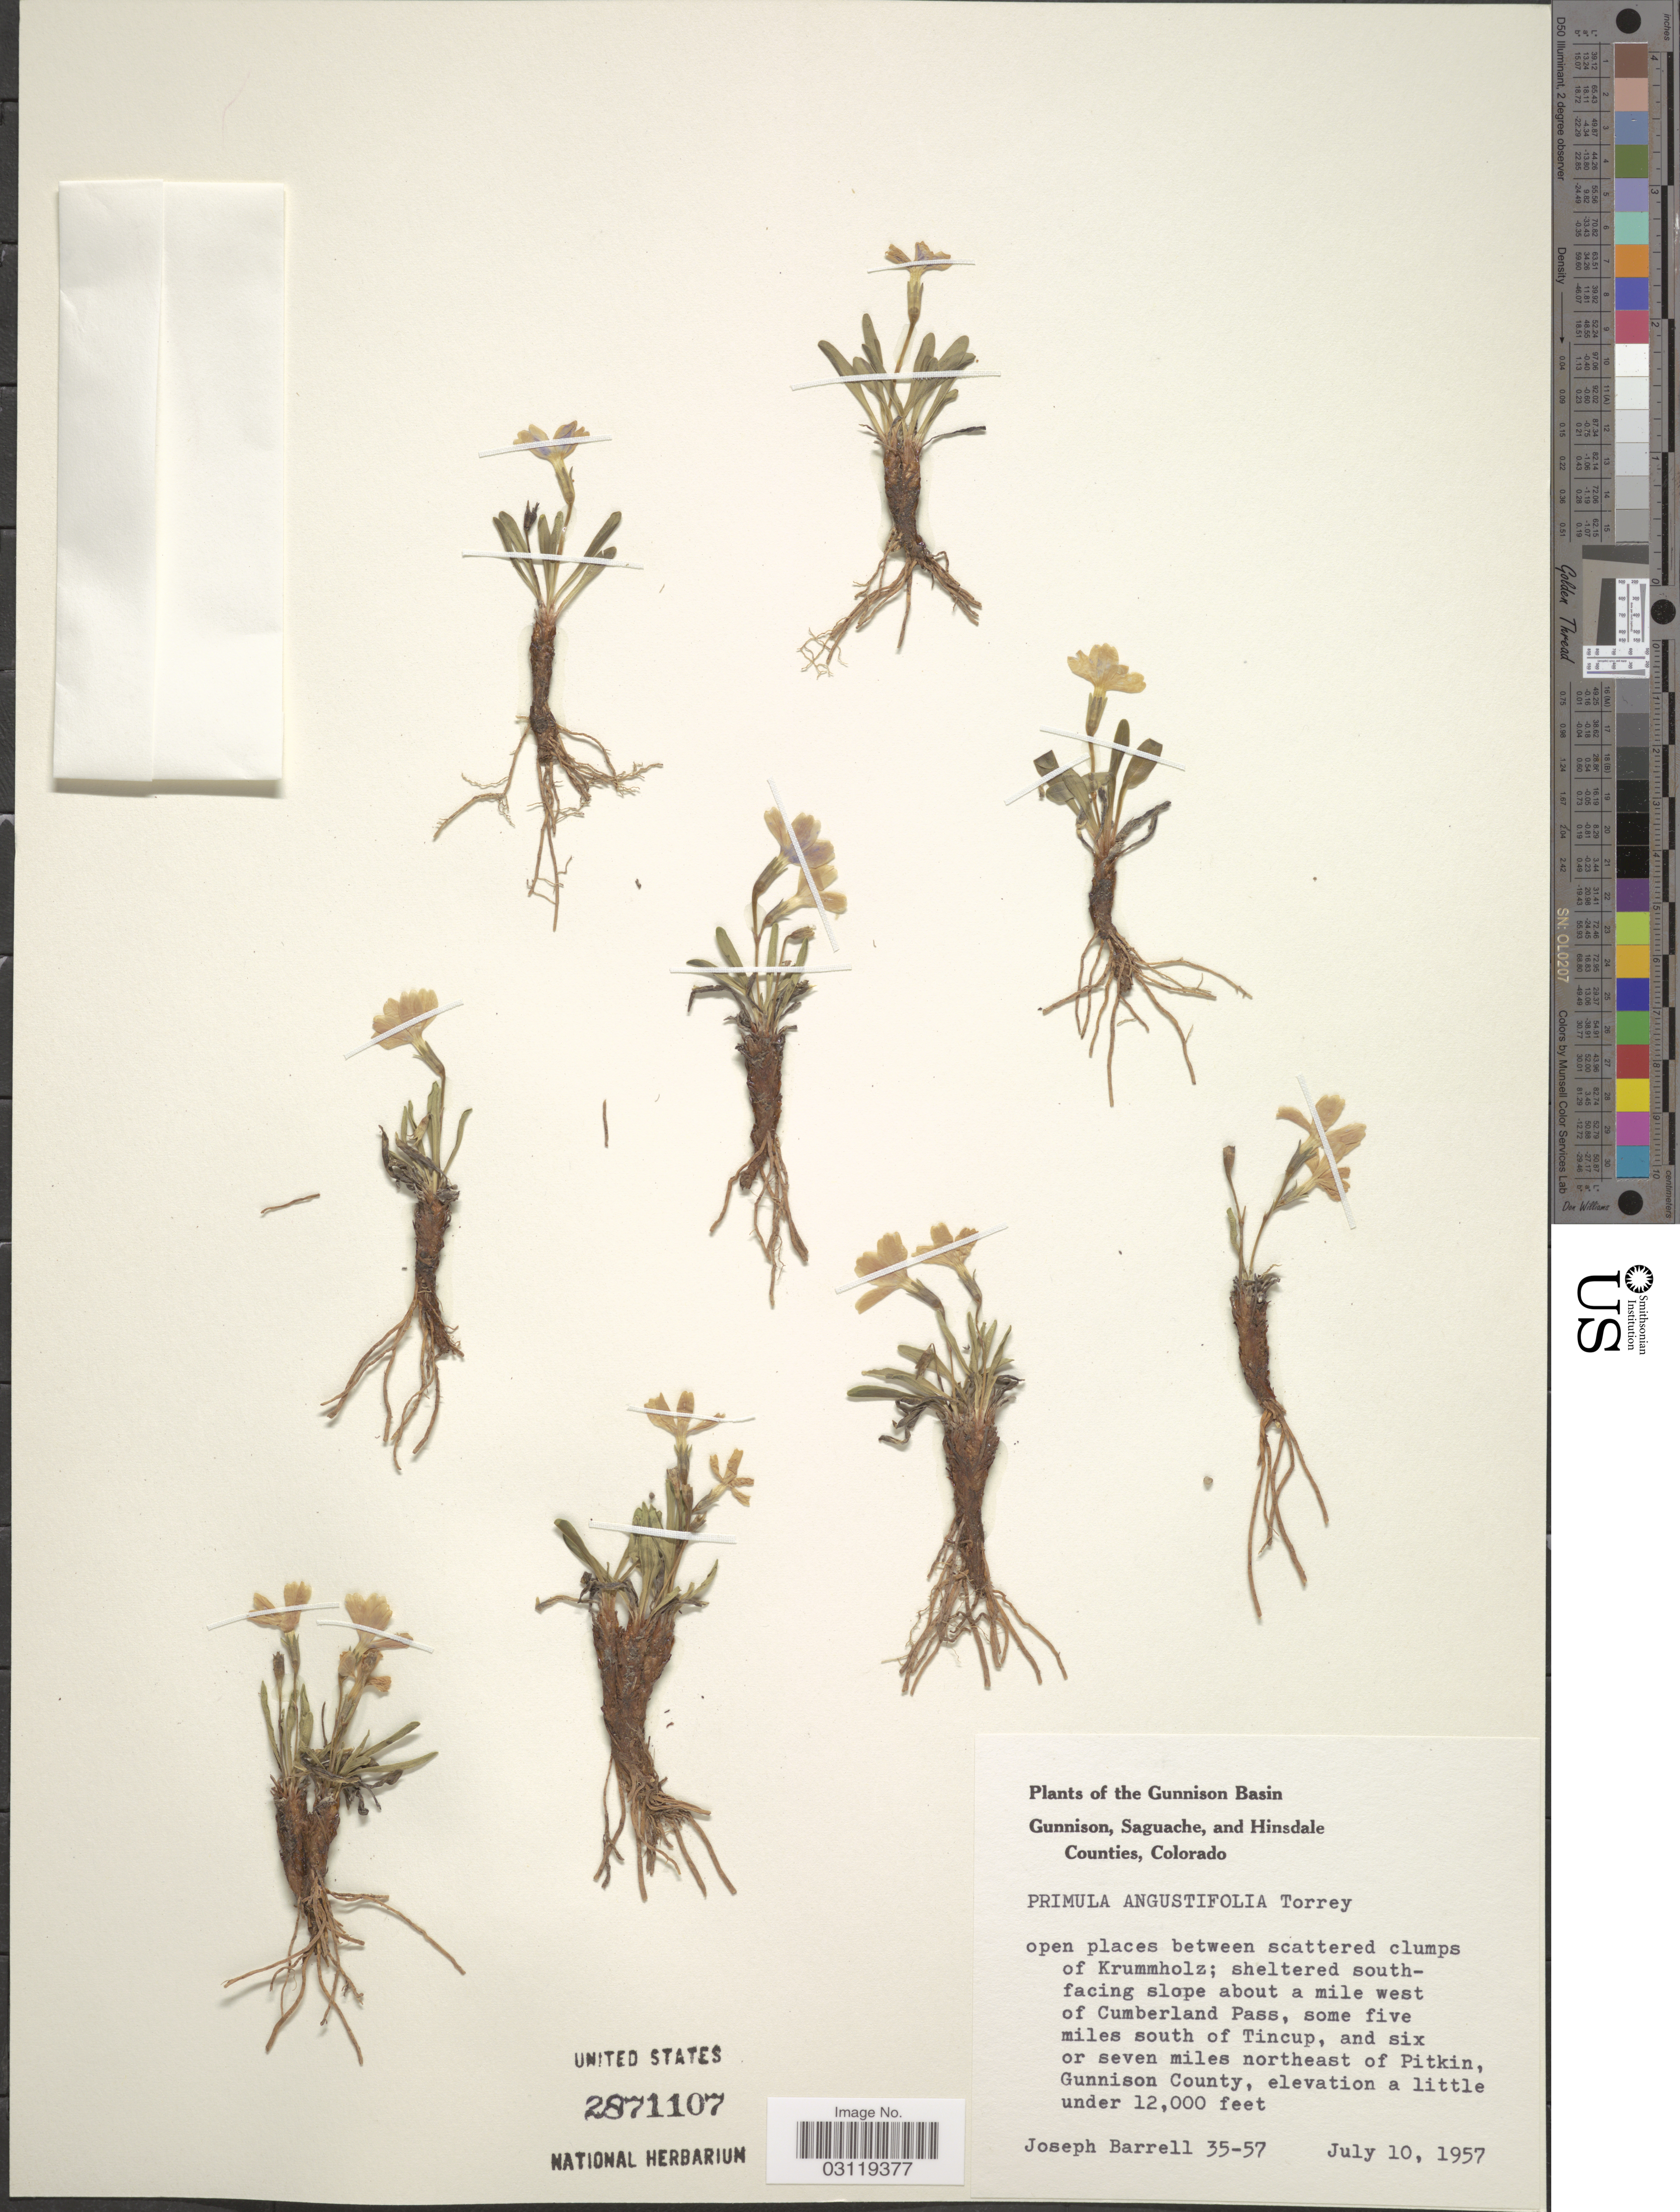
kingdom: Plantae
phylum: Tracheophyta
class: Magnoliopsida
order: Ericales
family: Primulaceae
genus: Primula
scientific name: Primula angustifolia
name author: Torr.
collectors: J. Barrell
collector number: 35-57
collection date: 1957-07-10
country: United States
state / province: Colorado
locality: Gunnison Basin. Open places between scattered clumps of Krummholz; sheltered south-facing slope about a mile west of Cumberland Pass, some five miles south of Tincup, and six or seven miles northeast of Pitkin, Gunnison County.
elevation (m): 3658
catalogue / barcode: US 2871107